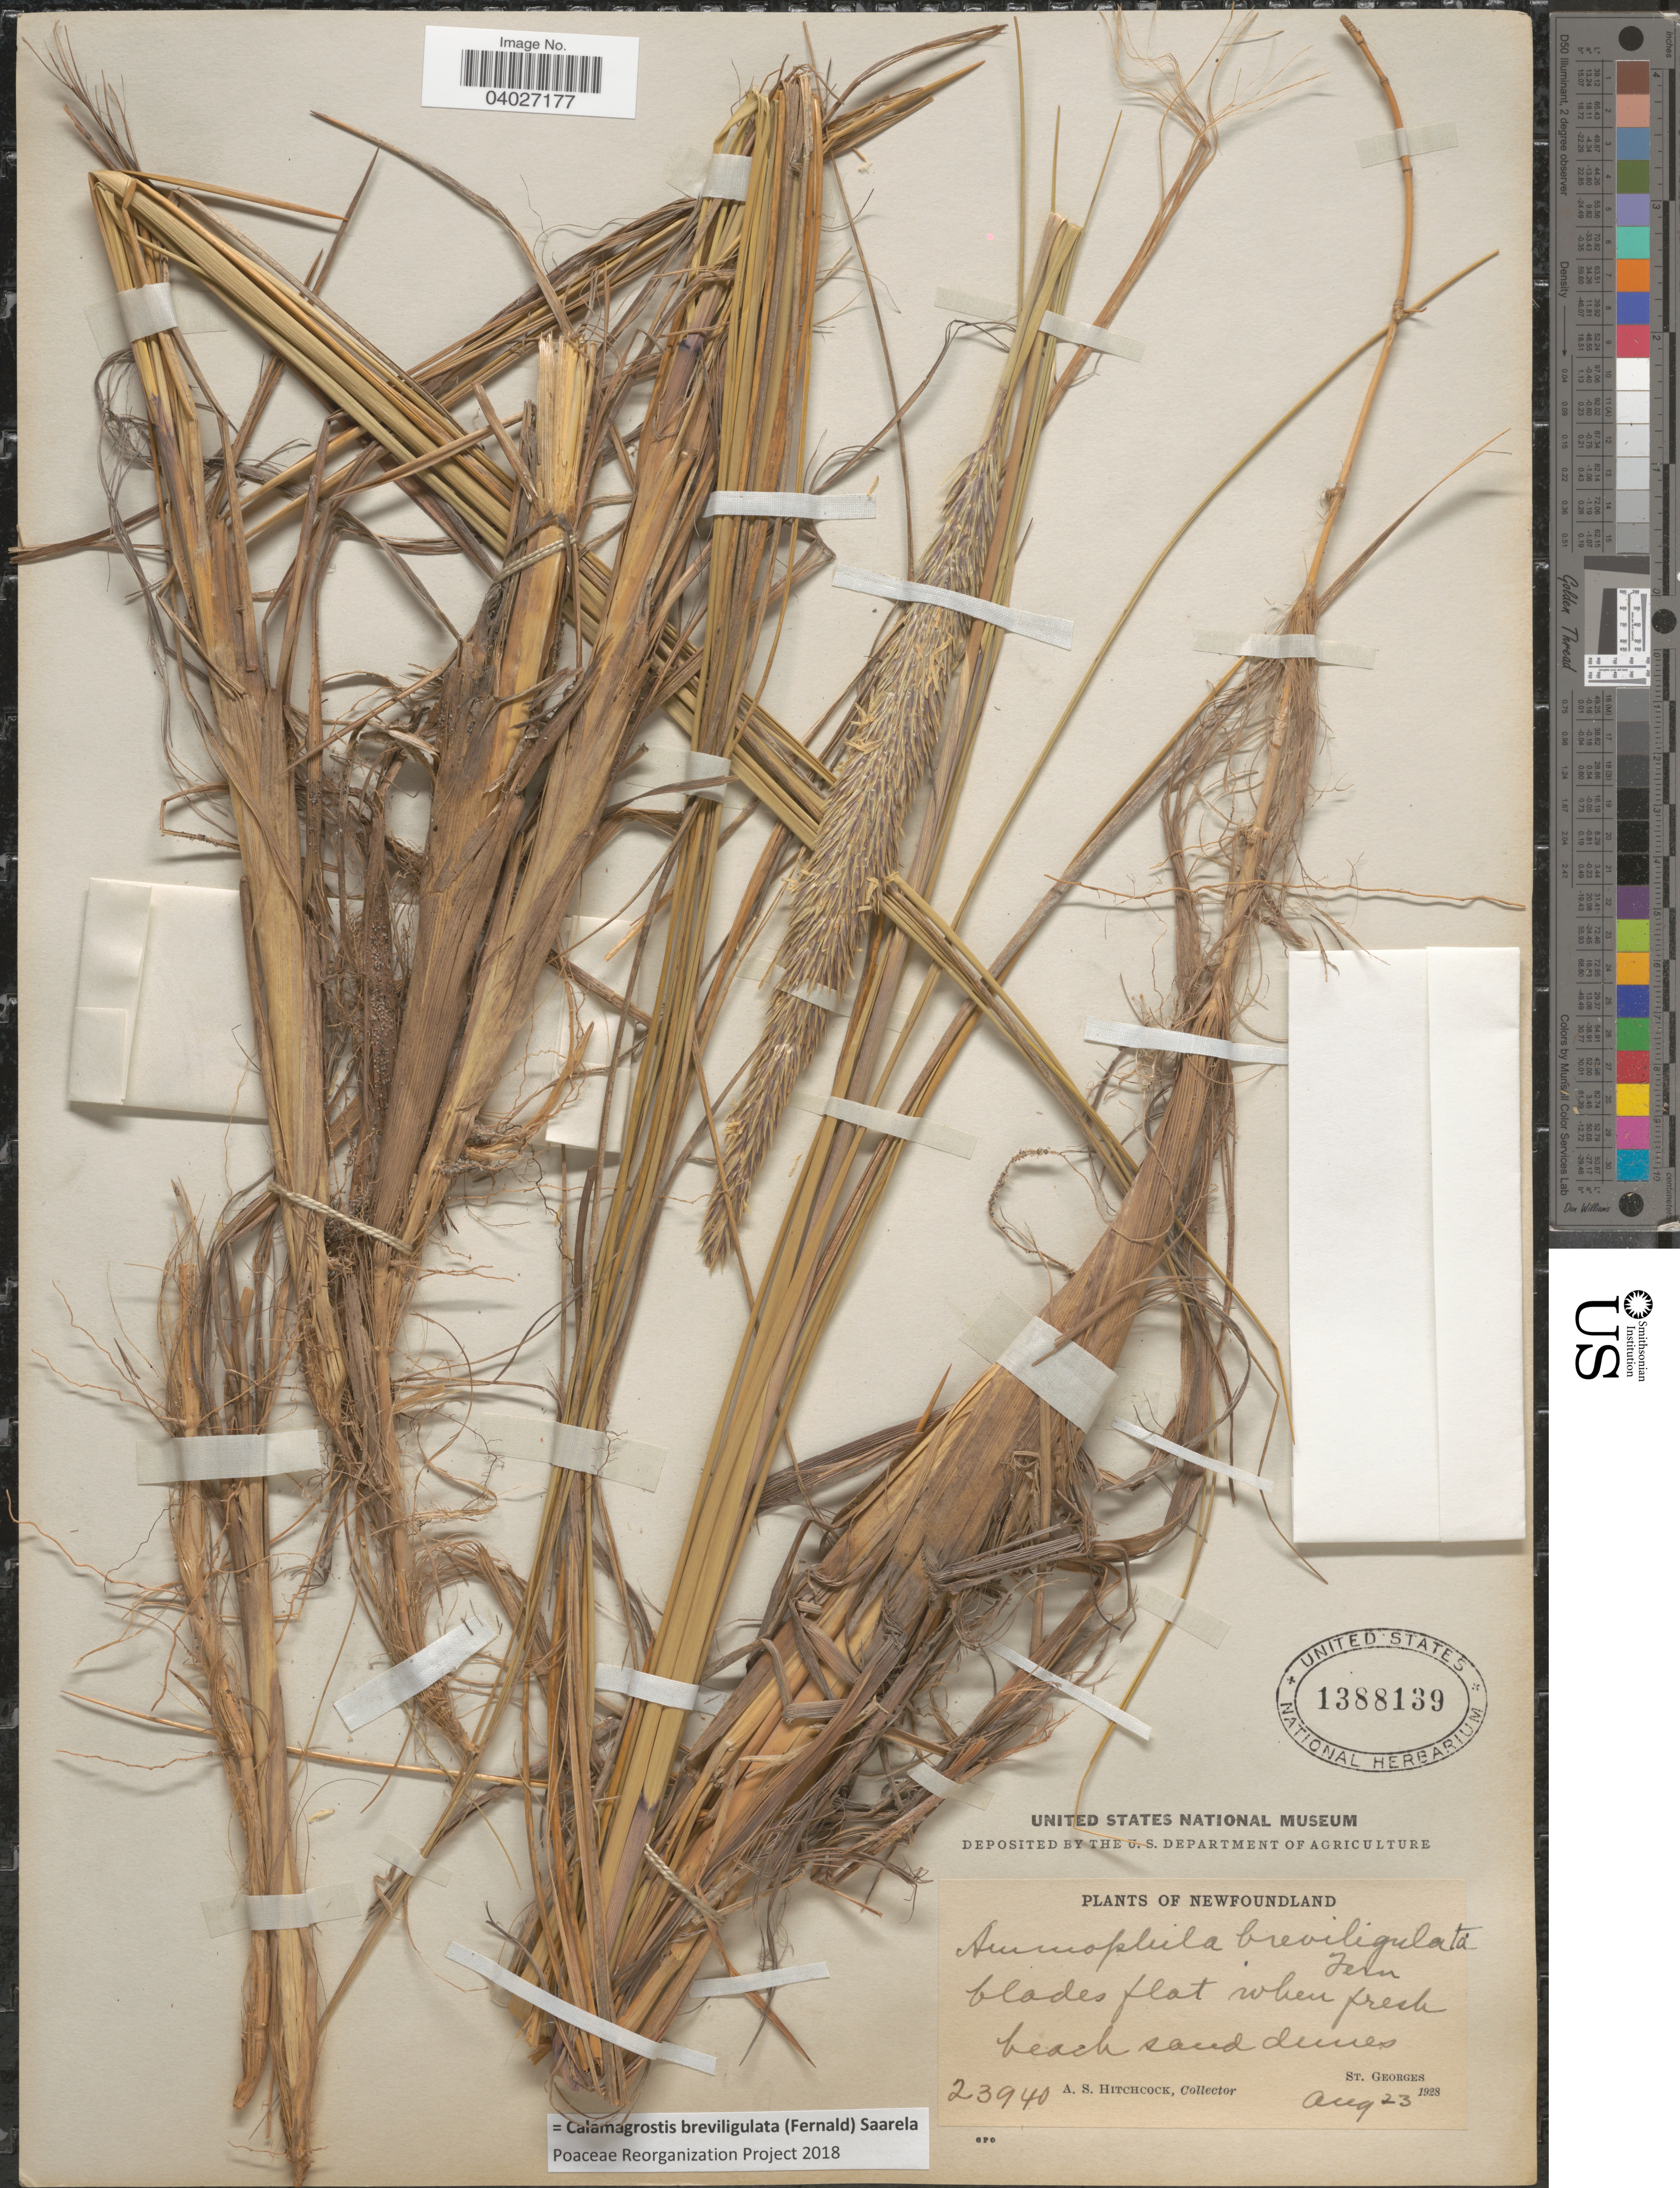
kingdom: Plantae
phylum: Tracheophyta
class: Liliopsida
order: Poales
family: Poaceae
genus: Calamagrostis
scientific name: Calamagrostis breviligulata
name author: (Fernald) Saarela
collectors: A. S. Hitchcock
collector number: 23940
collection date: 1928-08-23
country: Canada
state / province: Newfoundland and Labrador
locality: St. Georges.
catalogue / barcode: US 1388139